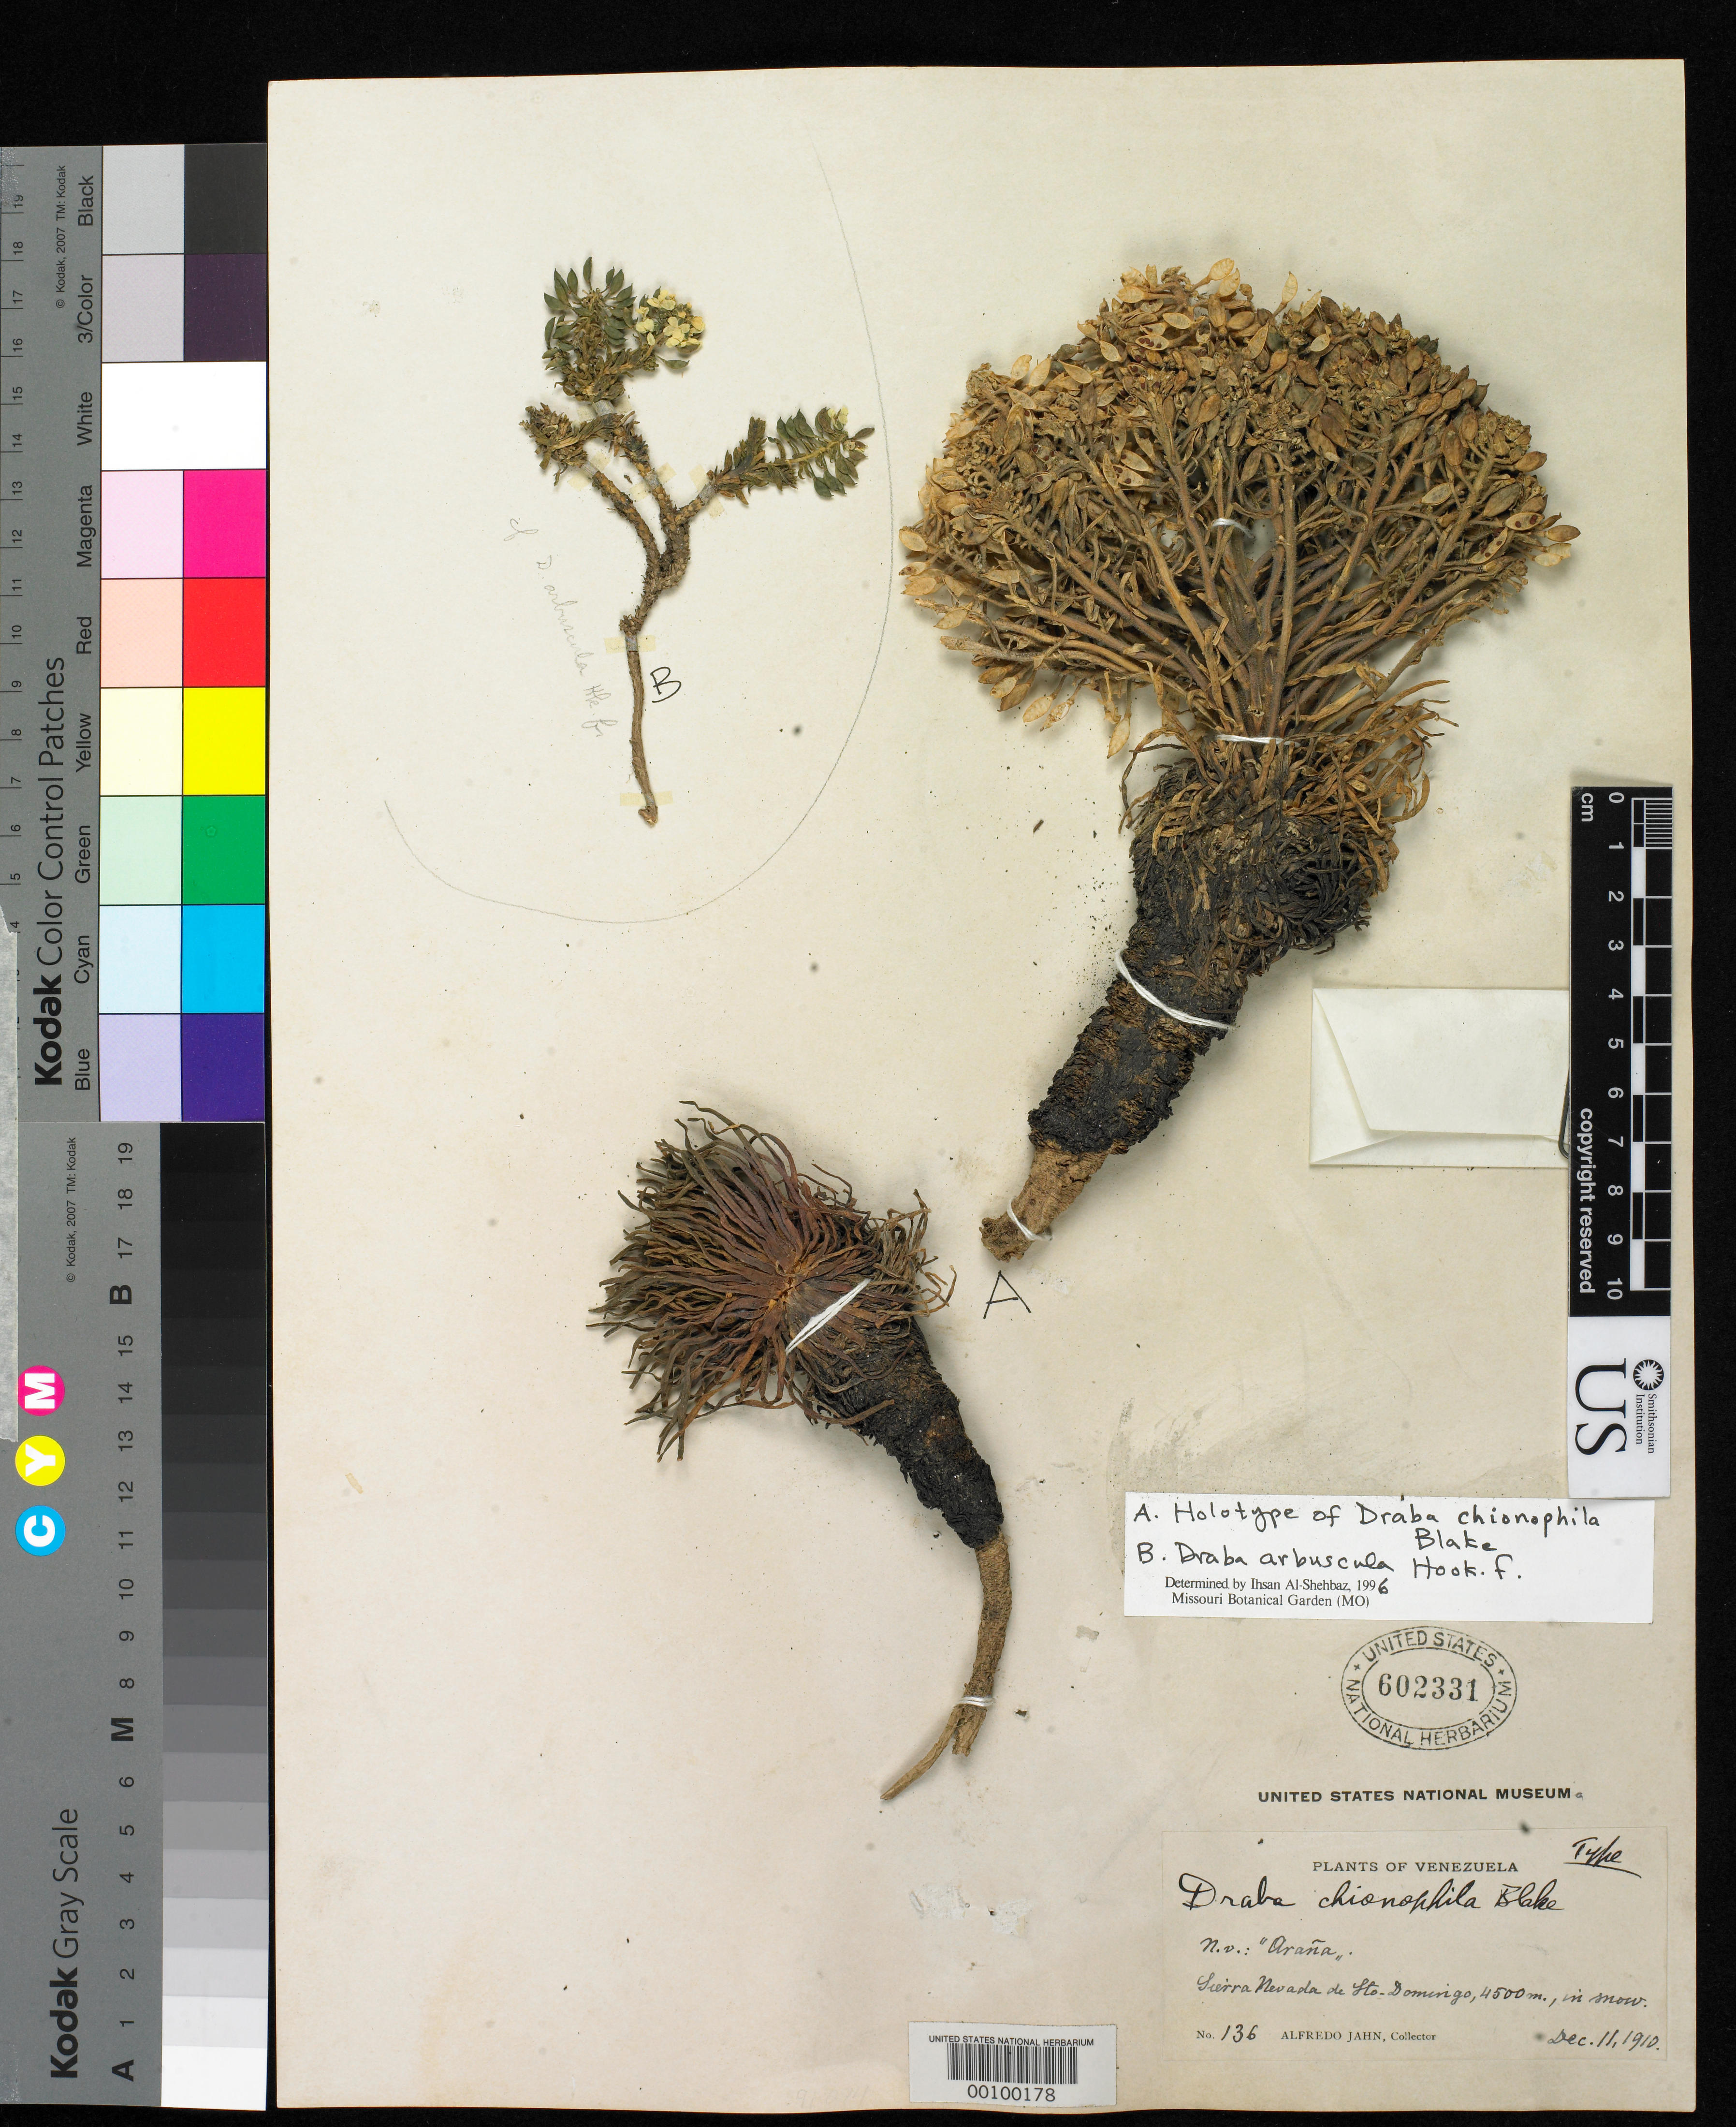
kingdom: Plantae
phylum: Tracheophyta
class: Magnoliopsida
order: Brassicales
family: Brassicaceae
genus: Draba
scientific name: Draba chionophila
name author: S.F. Blake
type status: Holotype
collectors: A. Jahn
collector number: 136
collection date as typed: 11 Dec 1910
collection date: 1910-12-11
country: Venezuela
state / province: Mérida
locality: Cordillera Merida, Sierra Nevada of Santo Domingo.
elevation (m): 4500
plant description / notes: As annotated by Al-Shehbaz (1996), specimen is mounted with mixture; A= holotype of Draba chionophila; B = Draba arbuscula Hook.f. (not type material).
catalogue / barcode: US 602331